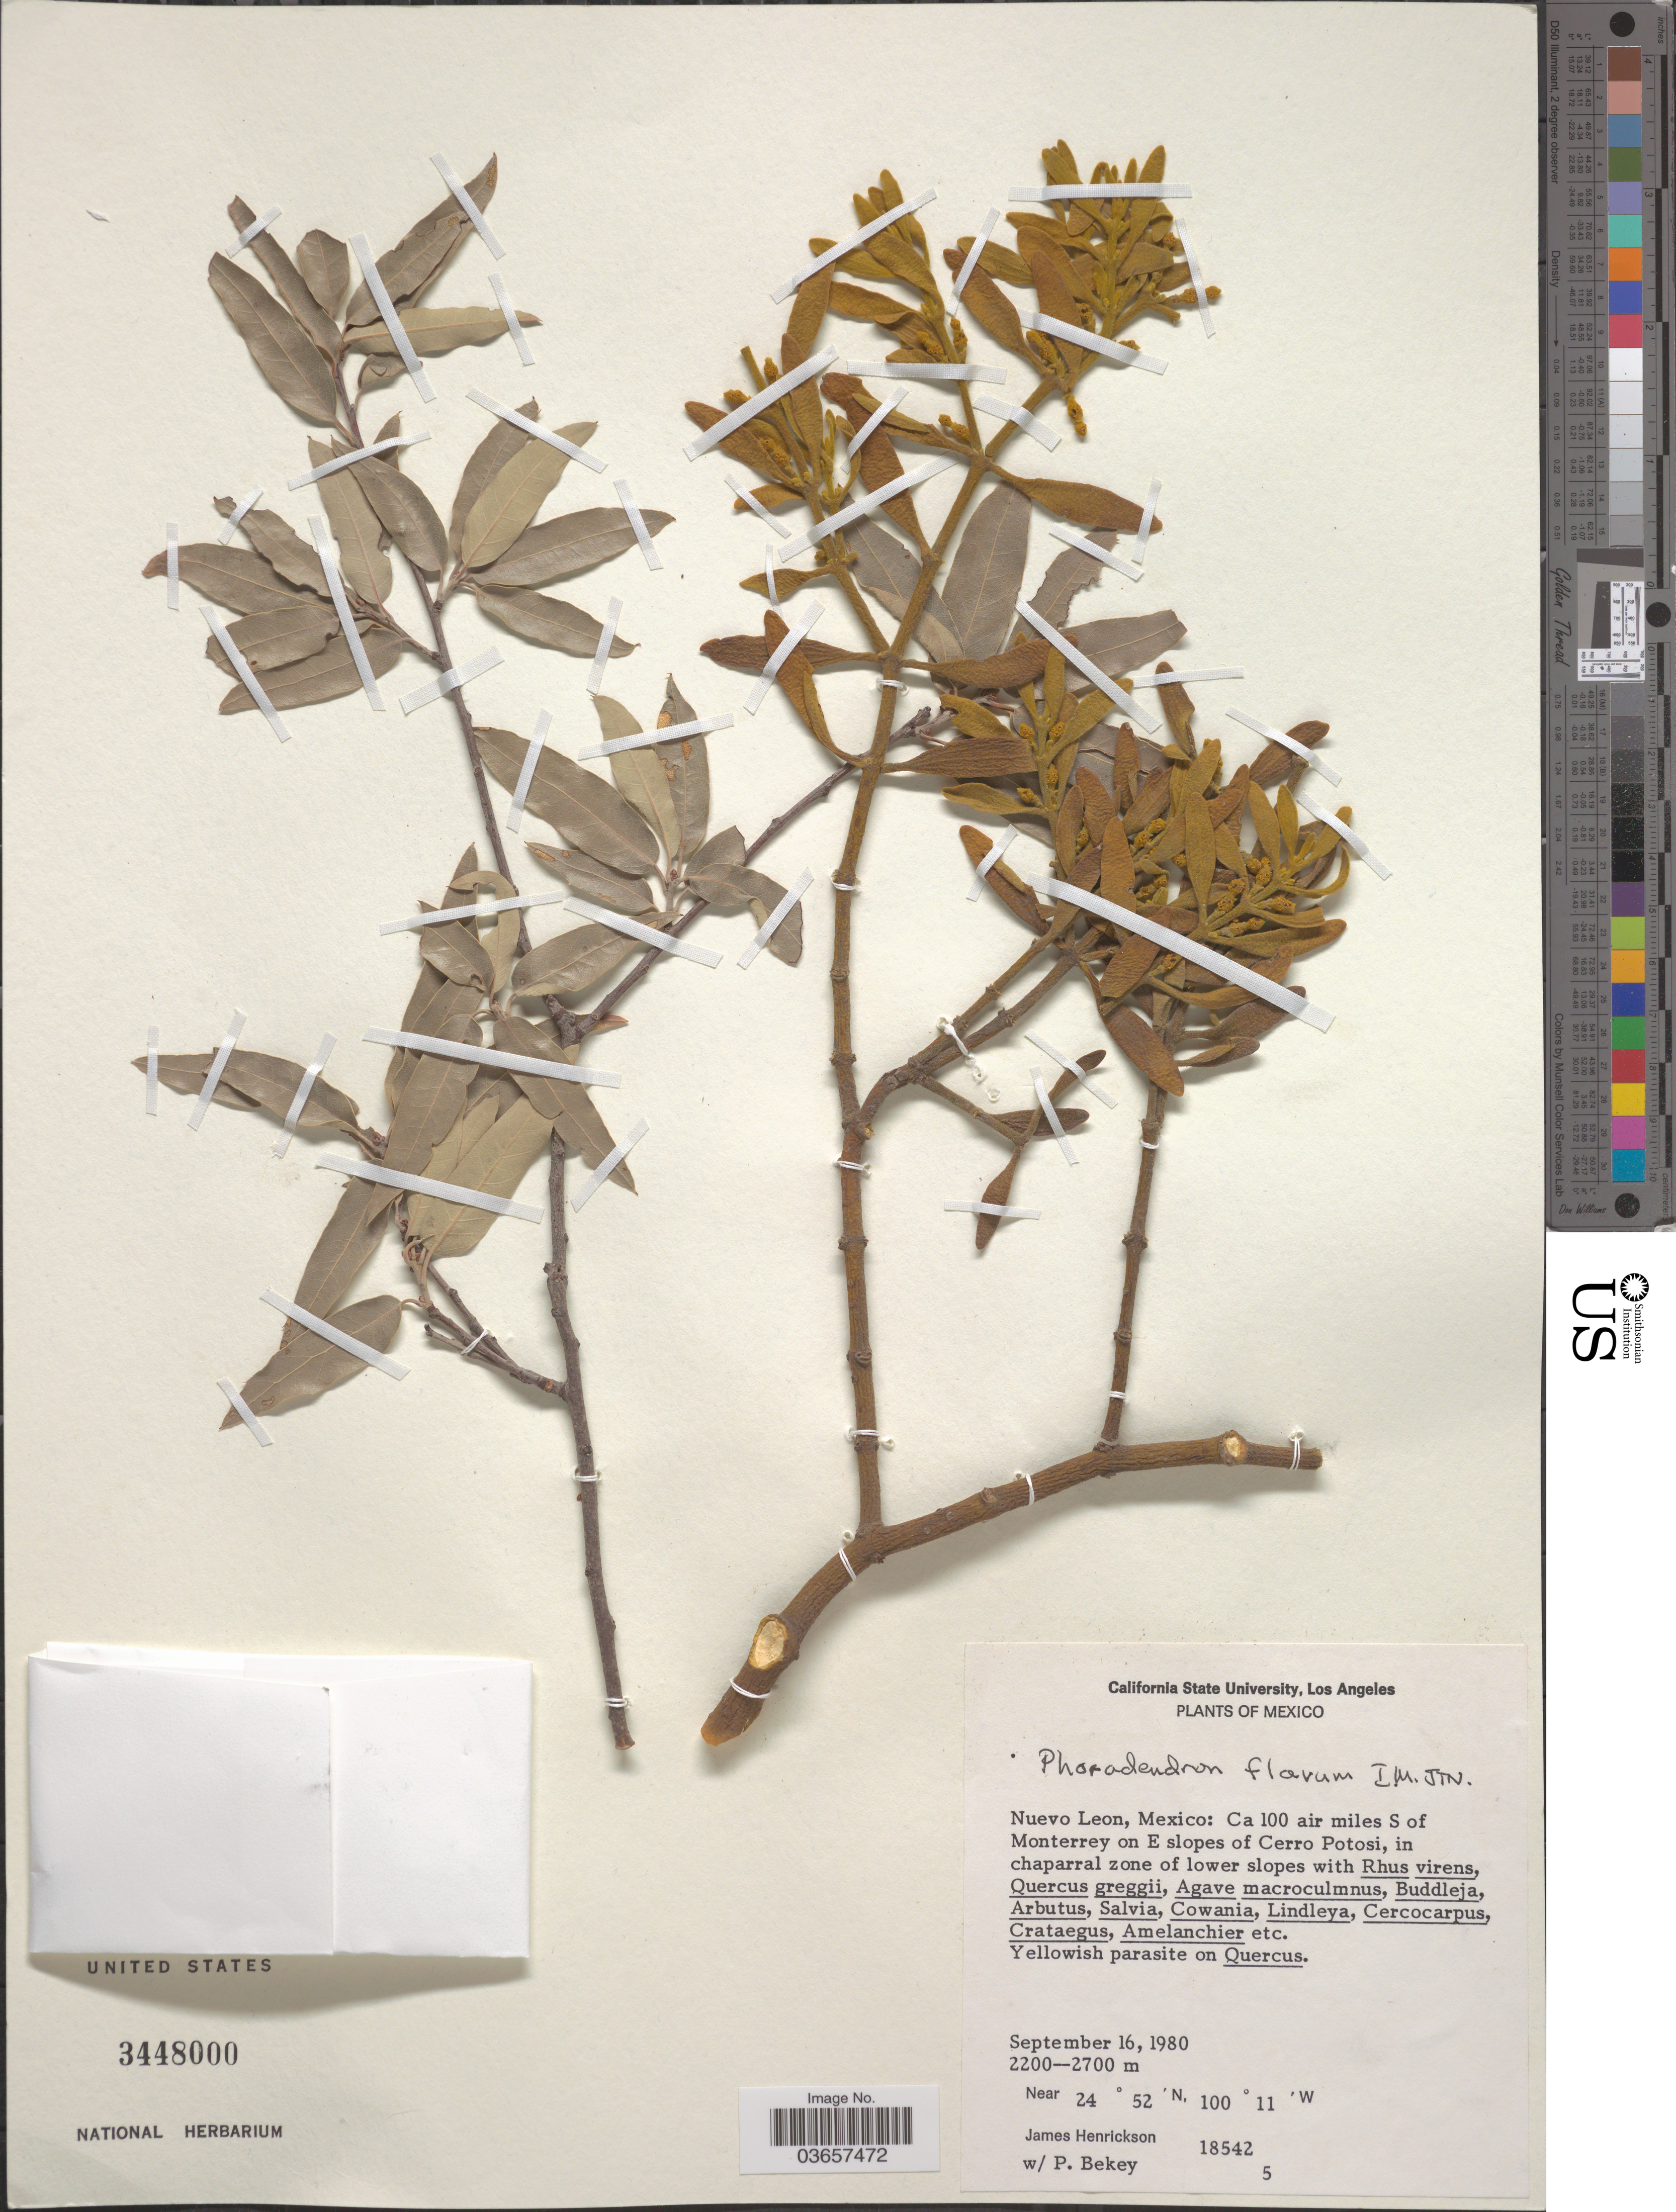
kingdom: Plantae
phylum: Tracheophyta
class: Magnoliopsida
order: Santalales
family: Viscaceae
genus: Phoradendron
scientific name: Phoradendron flavum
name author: I.M. Johnst.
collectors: J. Henrickson & Bekey, P.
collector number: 18542/5?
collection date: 1980-09-16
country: Mexico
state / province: Nuevo León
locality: Ca 100 air miles S of Monterrey on E slopes of Cerro Potosi, in chaparral zone of lower slopes.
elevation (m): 2200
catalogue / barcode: US 3448000